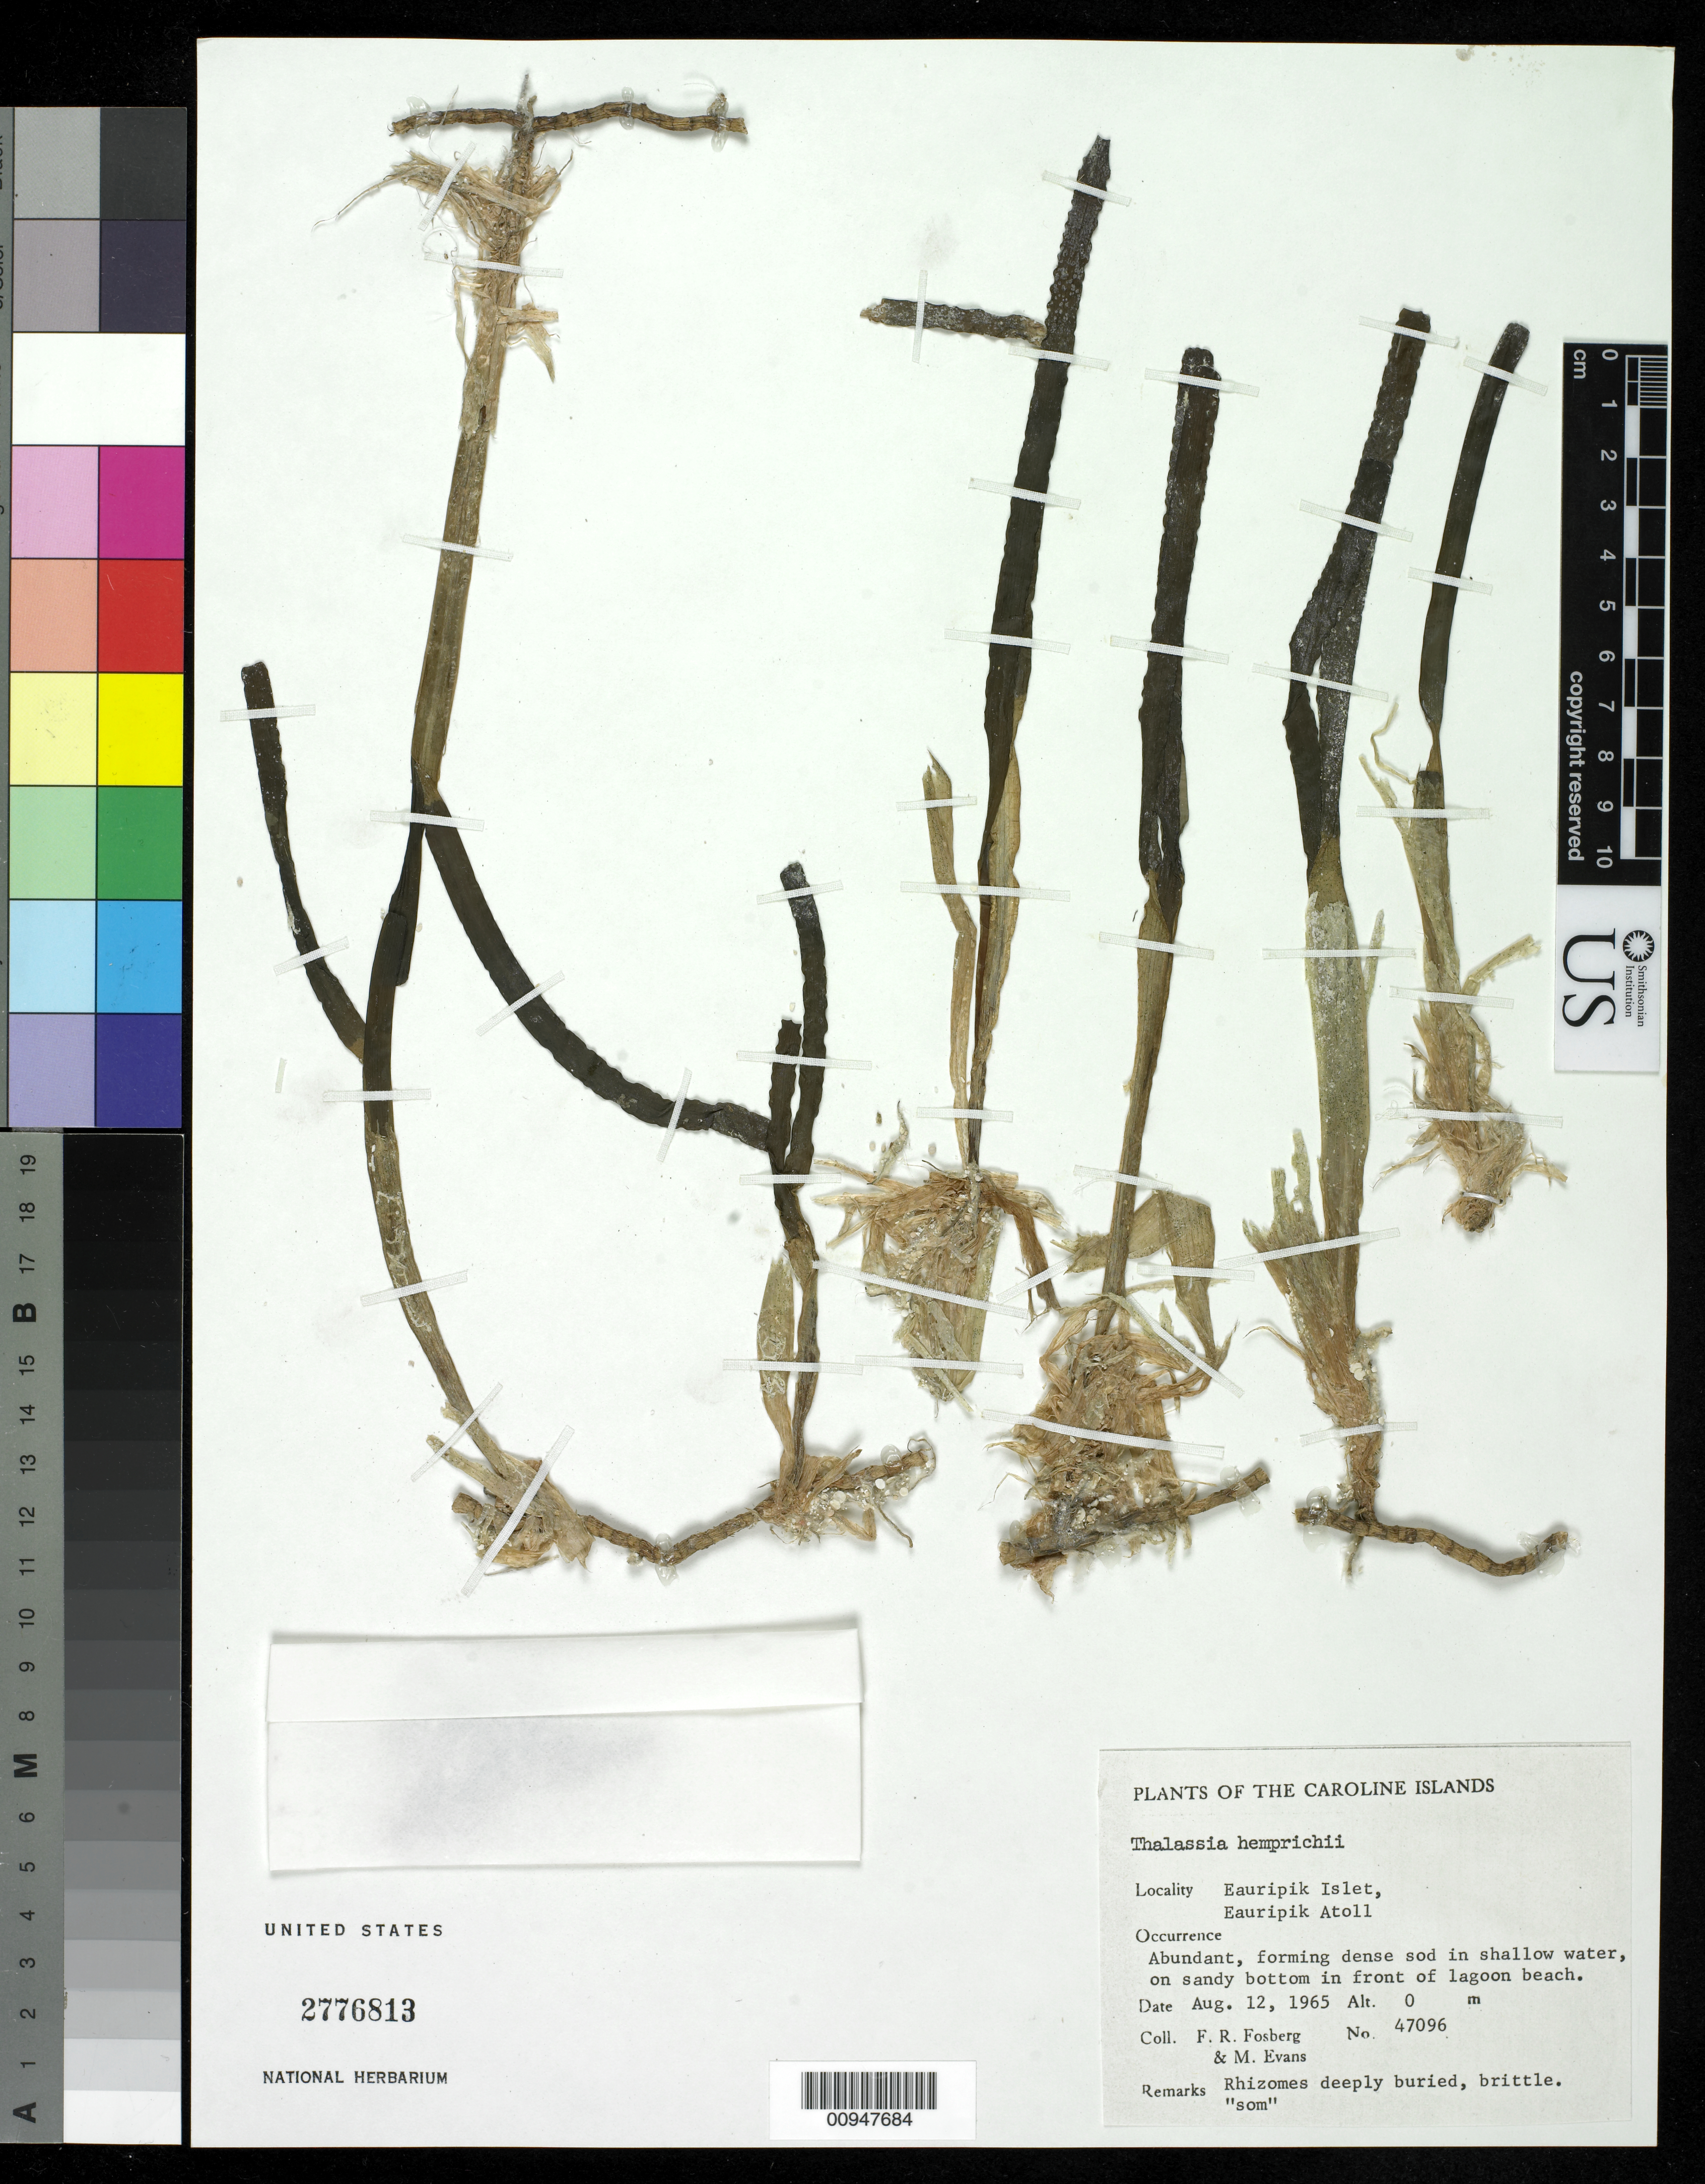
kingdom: Plantae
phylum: Tracheophyta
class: Liliopsida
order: Alismatales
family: Hydrocharitaceae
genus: Thalassia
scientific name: Thalassia hemprichii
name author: Asch.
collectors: F. R. Fosberg & M. Evans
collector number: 47096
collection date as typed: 12 Sep 1965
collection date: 1965-09-12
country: Micronesia, Federated States of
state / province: Yap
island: Eauripik Atoll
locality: Eauripik Islet, Eauripik Atoll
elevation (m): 0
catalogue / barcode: US 2739512